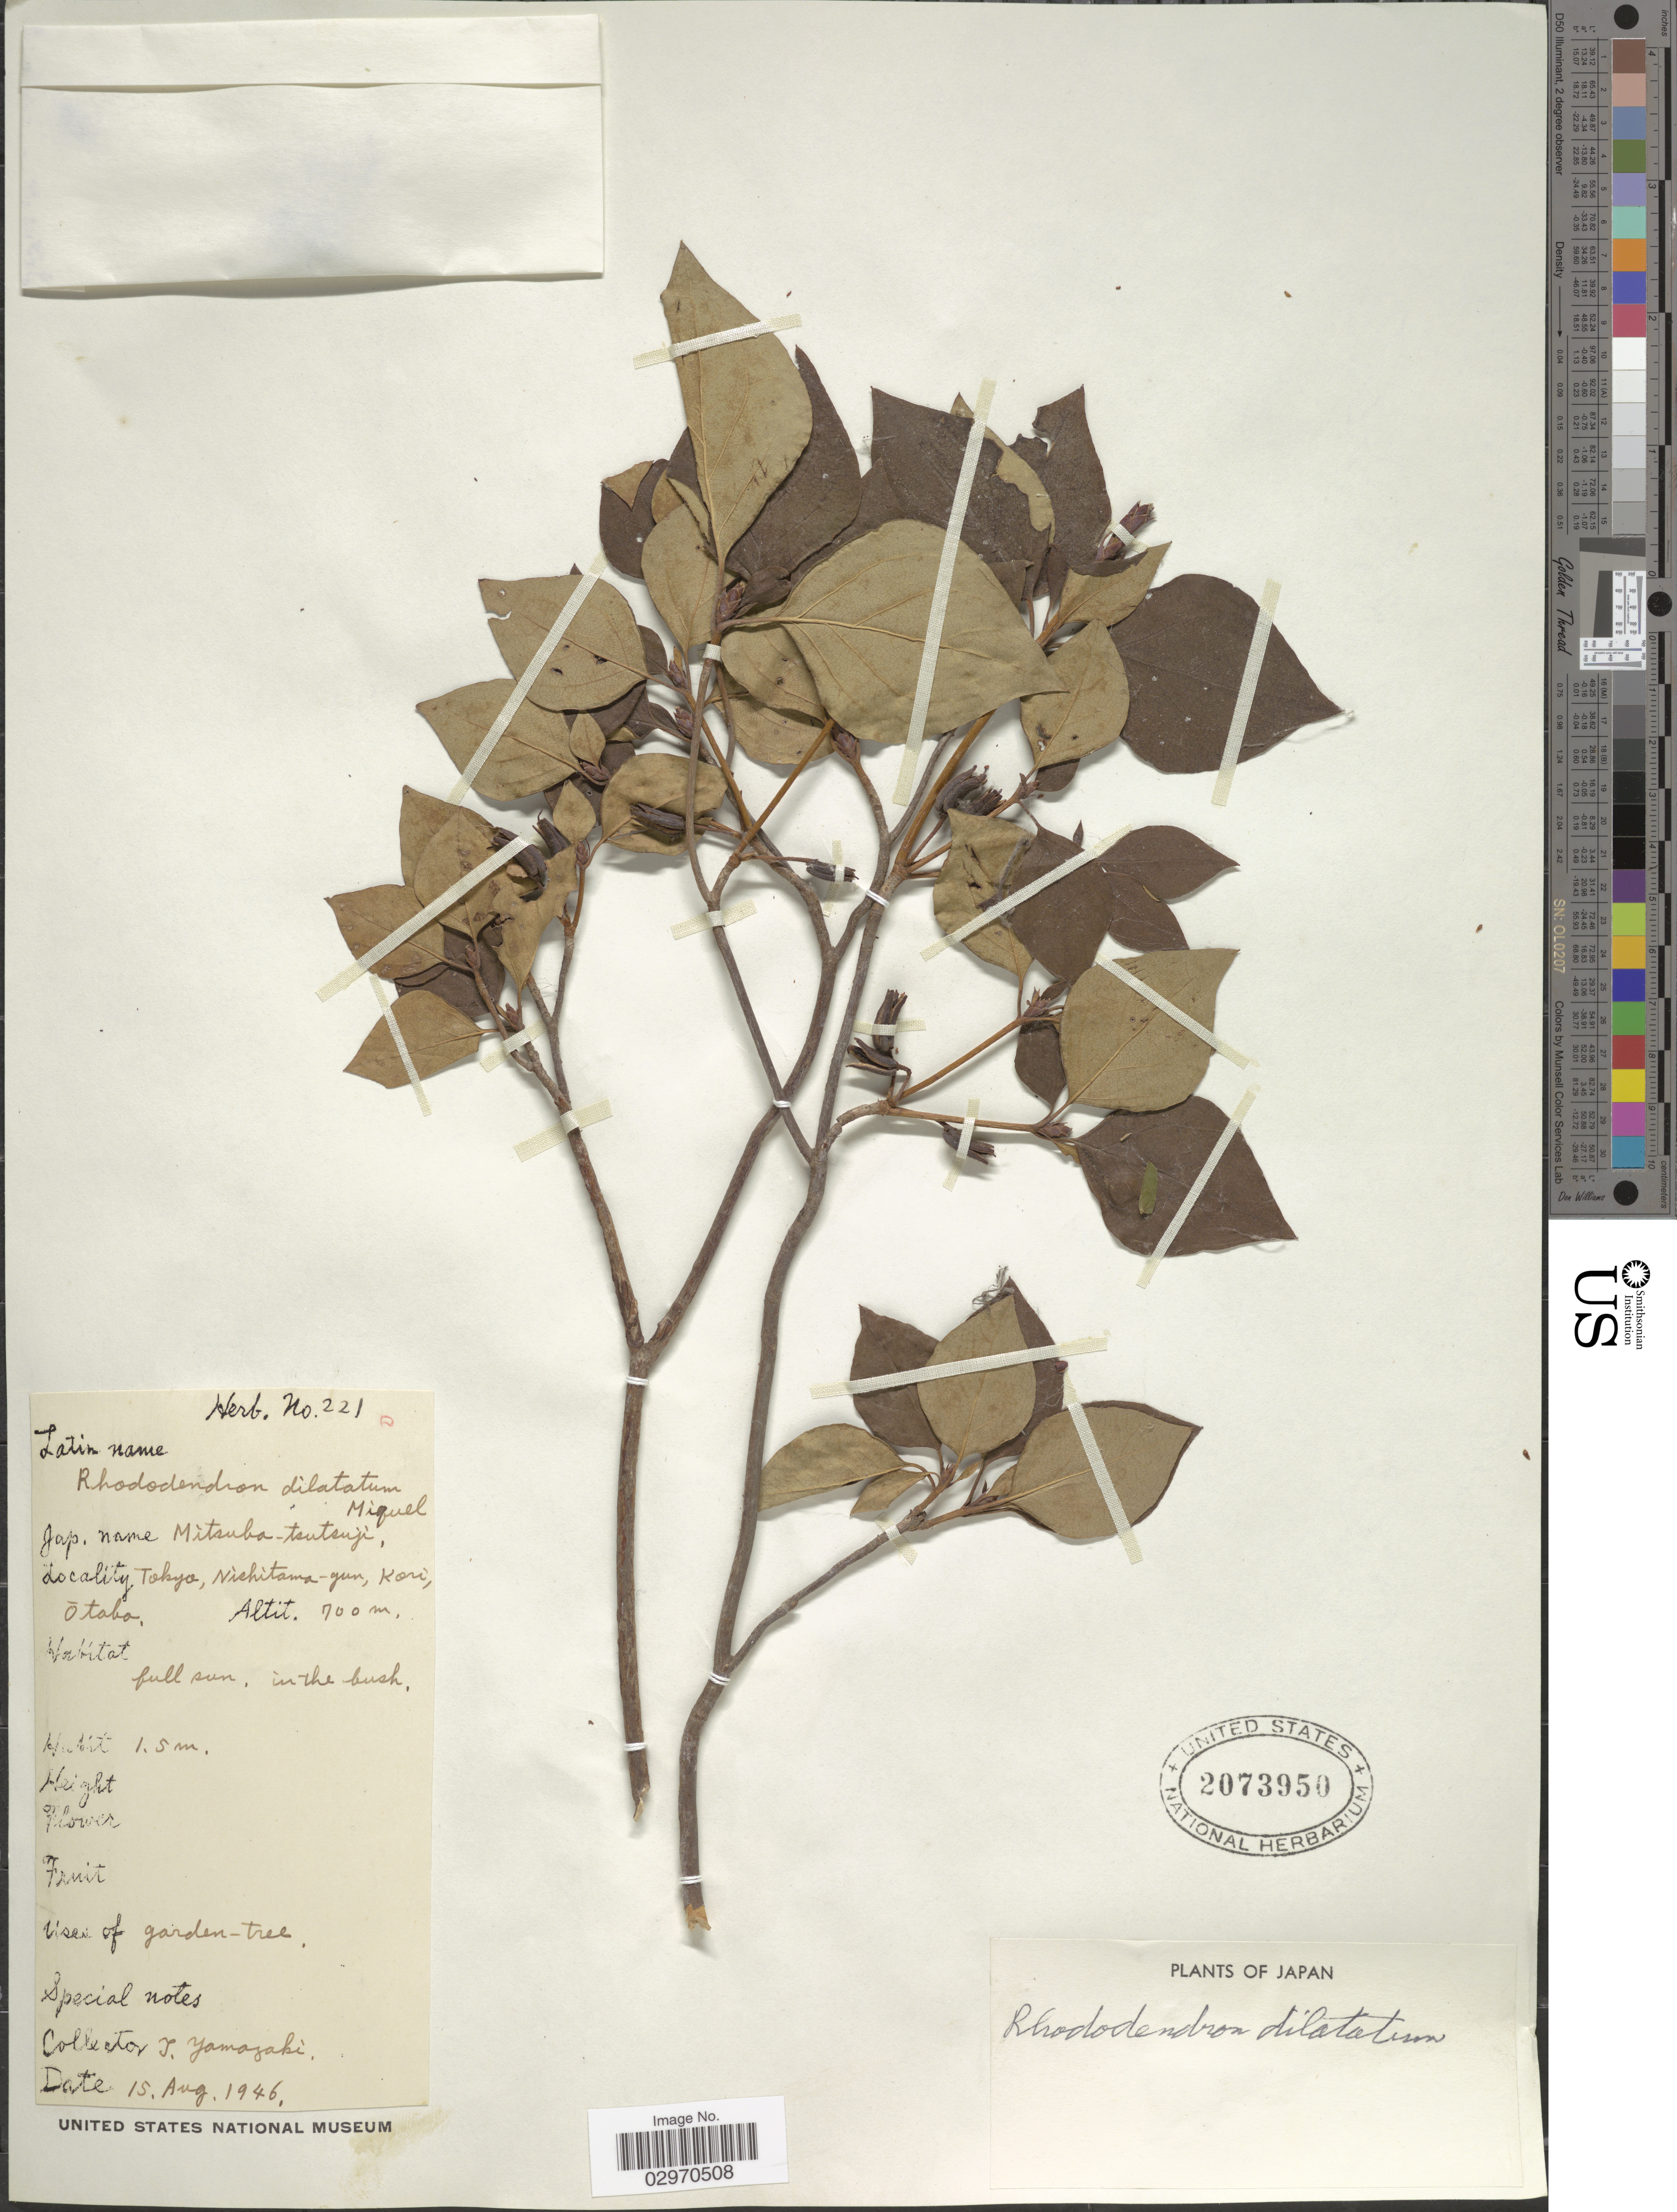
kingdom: Plantae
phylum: Tracheophyta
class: Magnoliopsida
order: Ericales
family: Ericaceae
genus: Rhododendron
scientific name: Rhododendron dilatatum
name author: Miq.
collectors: T. Yamazaki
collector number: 221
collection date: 1946-08-15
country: Japan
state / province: Tokyo, Federal City of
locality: Tokyo, Nichitama-gun, Kori, Õtaba.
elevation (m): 700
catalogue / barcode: US 2073950